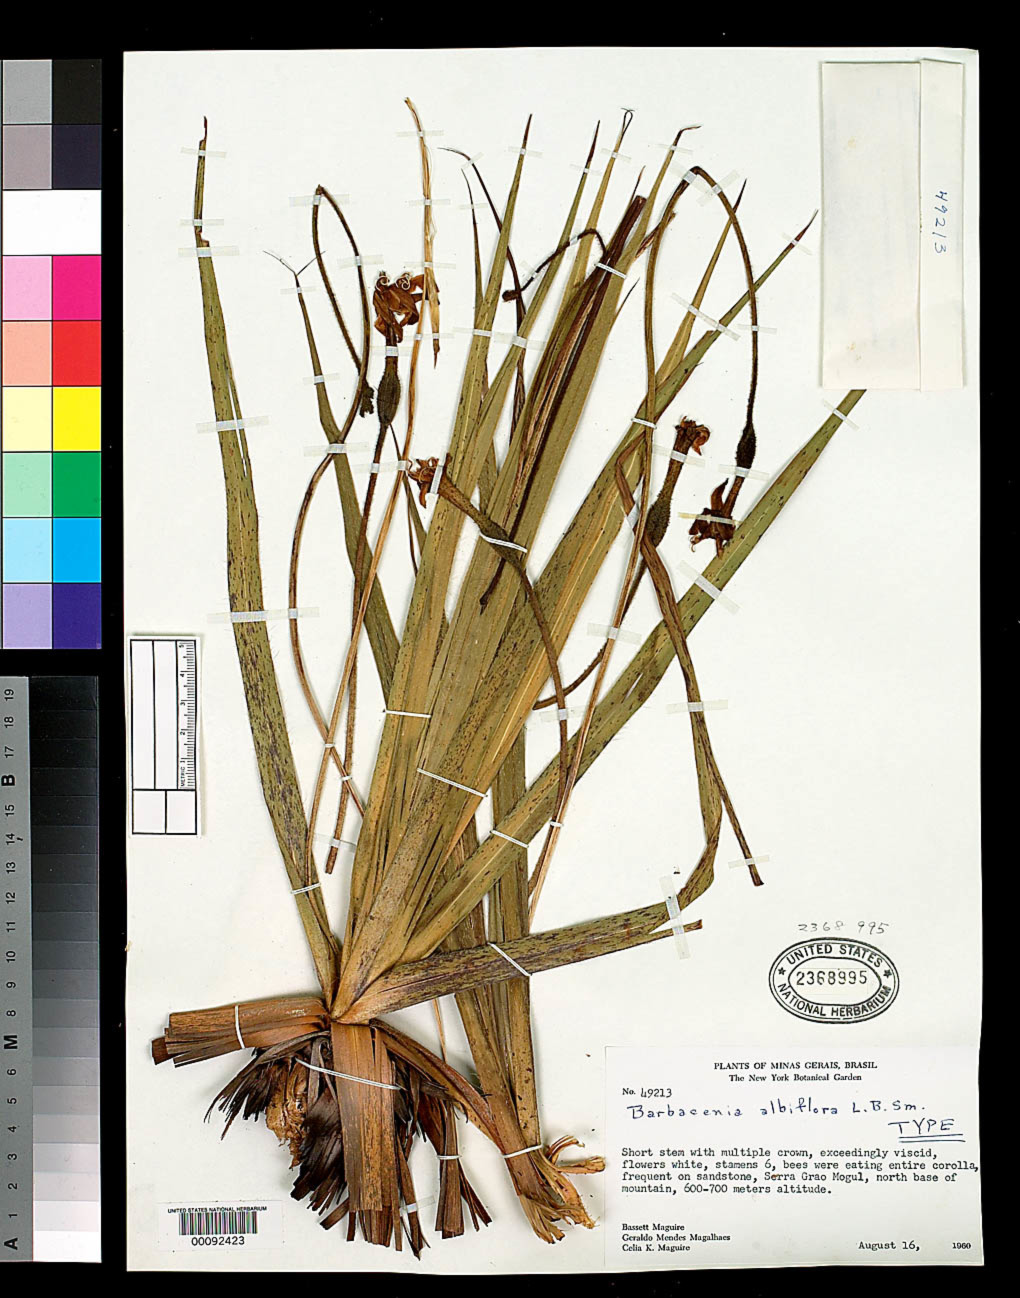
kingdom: Plantae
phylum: Tracheophyta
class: Liliopsida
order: Pandanales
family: Velloziaceae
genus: Barbacenia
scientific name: Barbacenia albiflora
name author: L.B. Sm.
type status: Holotype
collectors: B. Maguire, G. Magalhaes & C. K. Maguire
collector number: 49213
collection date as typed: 16 Aug 1960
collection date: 1960-08-16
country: Brazil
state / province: Minas Gerais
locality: Serra Grao Mogul, N base of mountain.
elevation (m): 600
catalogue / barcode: US 2368995